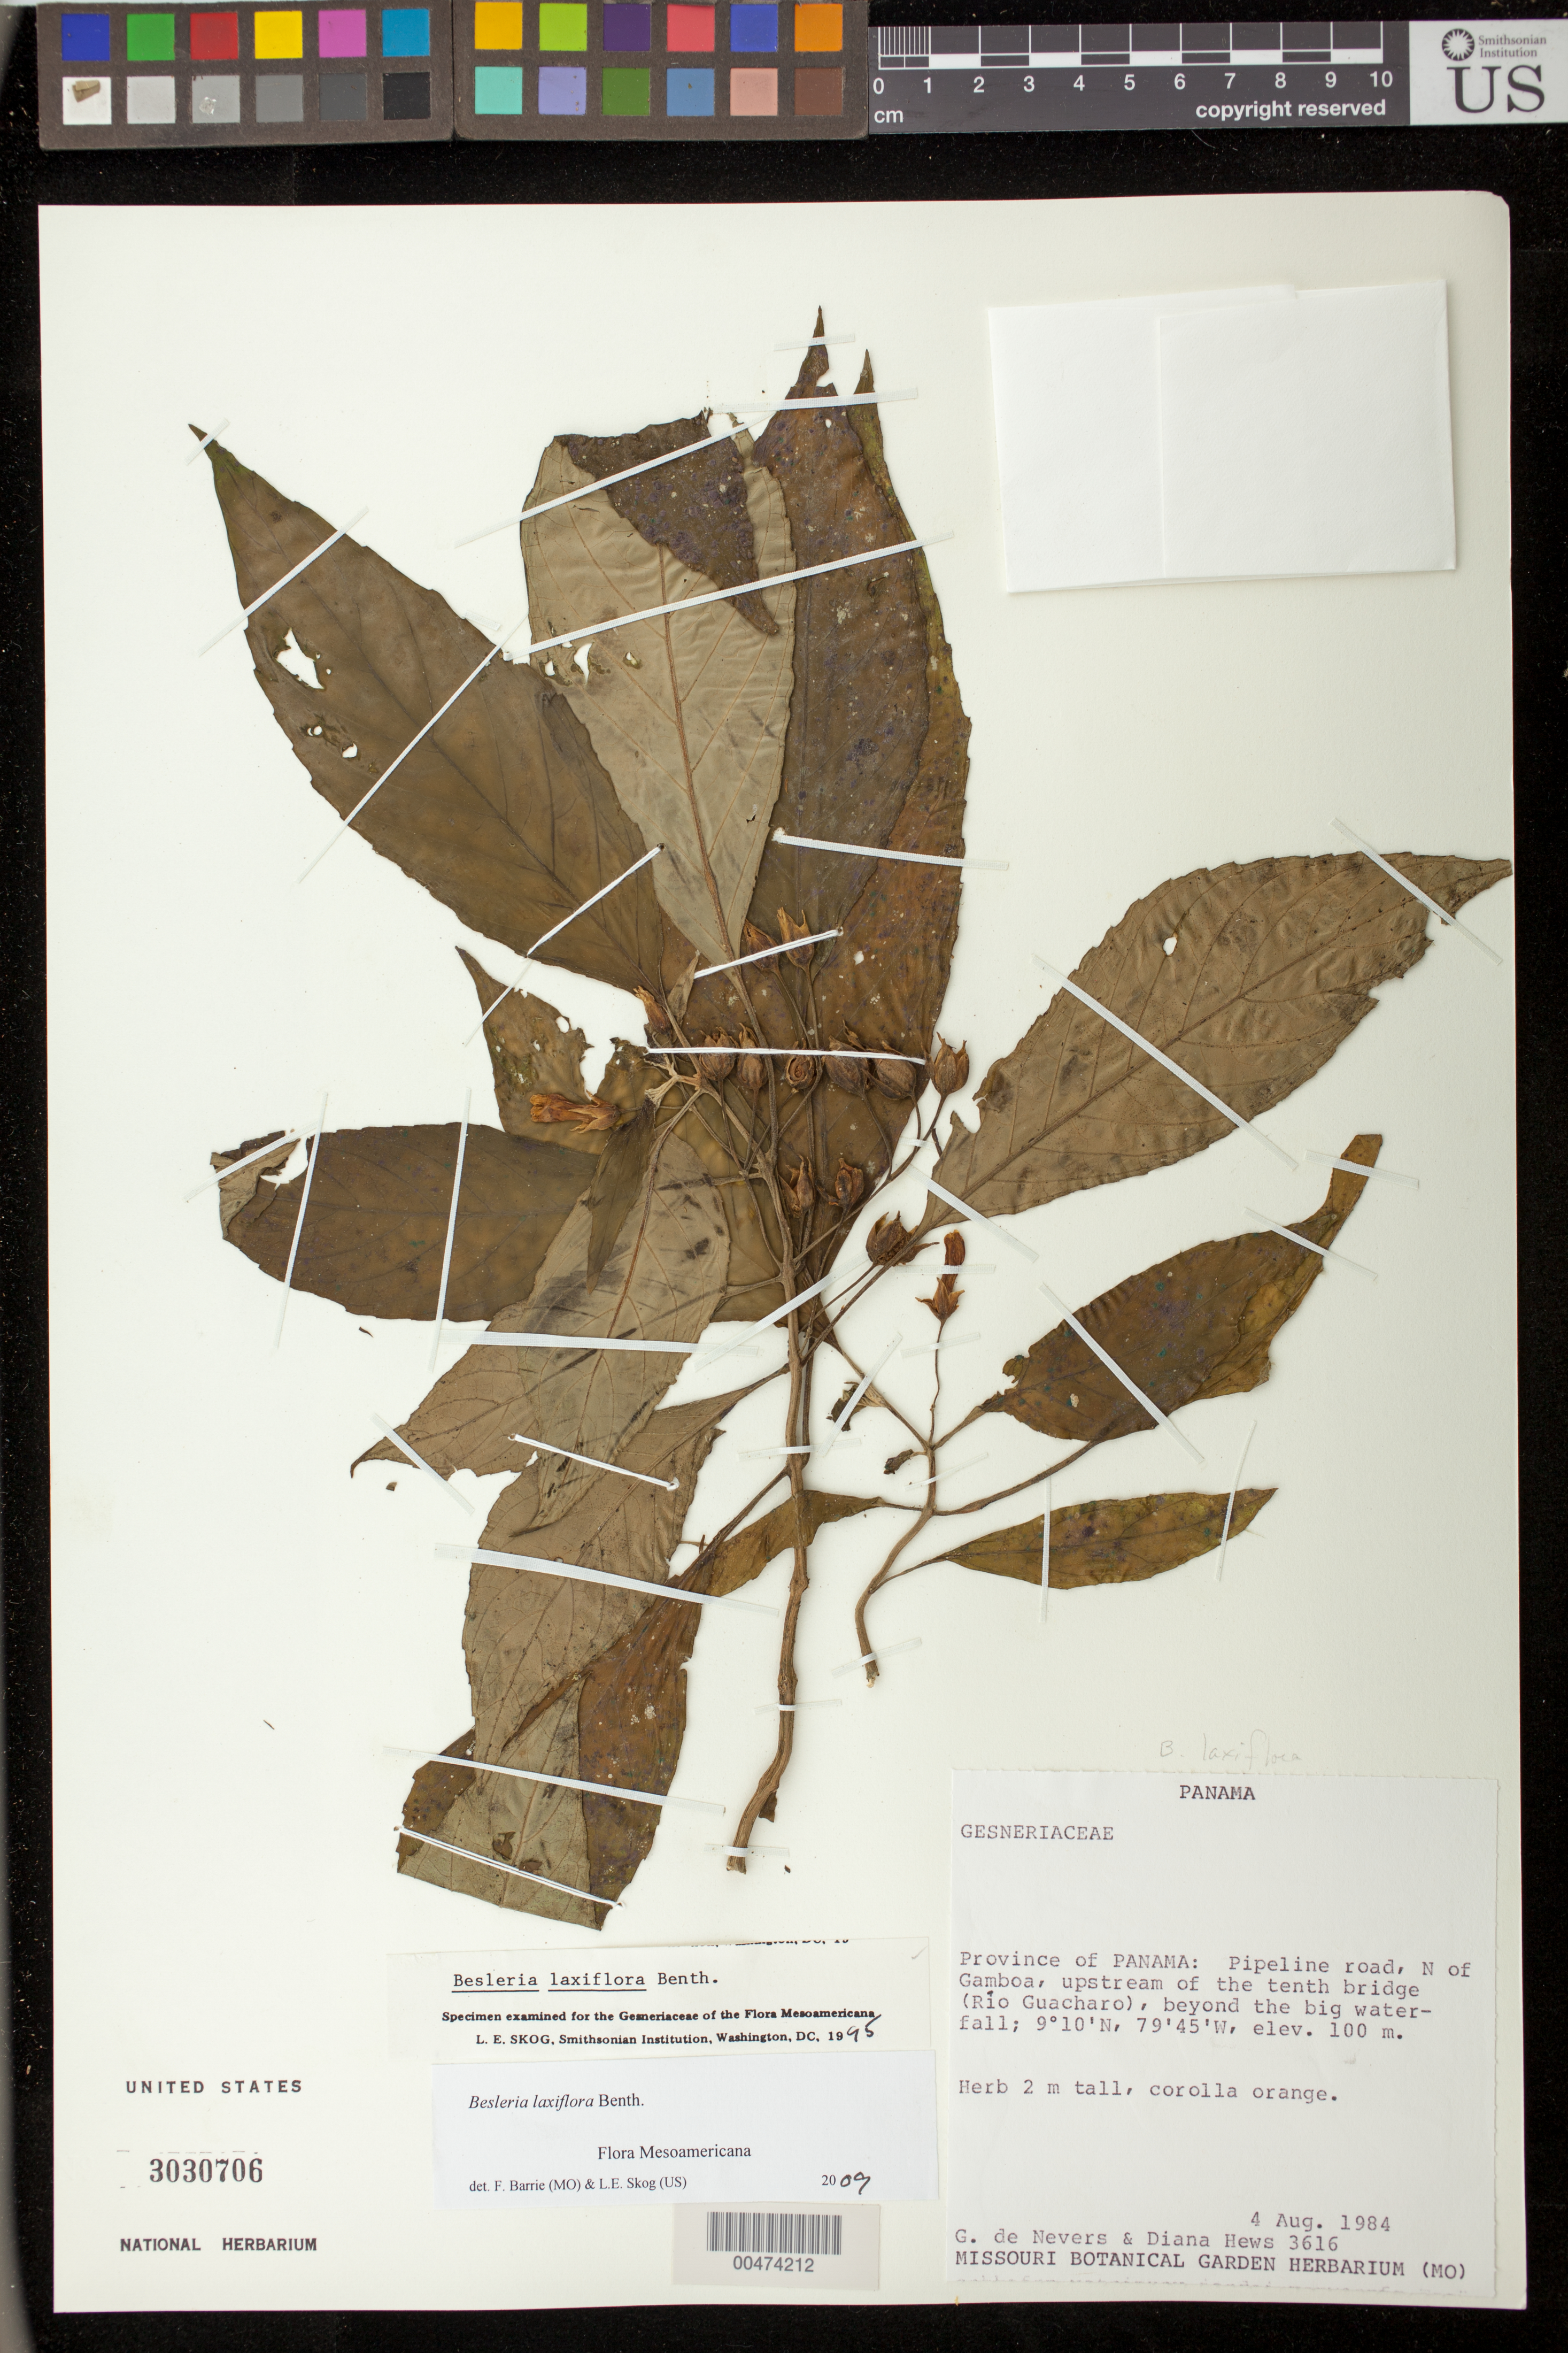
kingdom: Plantae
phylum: Tracheophyta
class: Magnoliopsida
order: Lamiales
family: Gesneriaceae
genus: Besleria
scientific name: Besleria laxiflora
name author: Benth.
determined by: Skog, Laurence E.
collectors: G. C. de Nevers & D. Hews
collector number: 3616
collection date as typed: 04 Aug 1984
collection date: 1984-08-04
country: Panama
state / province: Colón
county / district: Canal Zone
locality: Pipeline road, N of Gamboa, upstream of the tenth bridge (Río Guahcaro), beyond the big waterfall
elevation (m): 100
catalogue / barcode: US 3030706